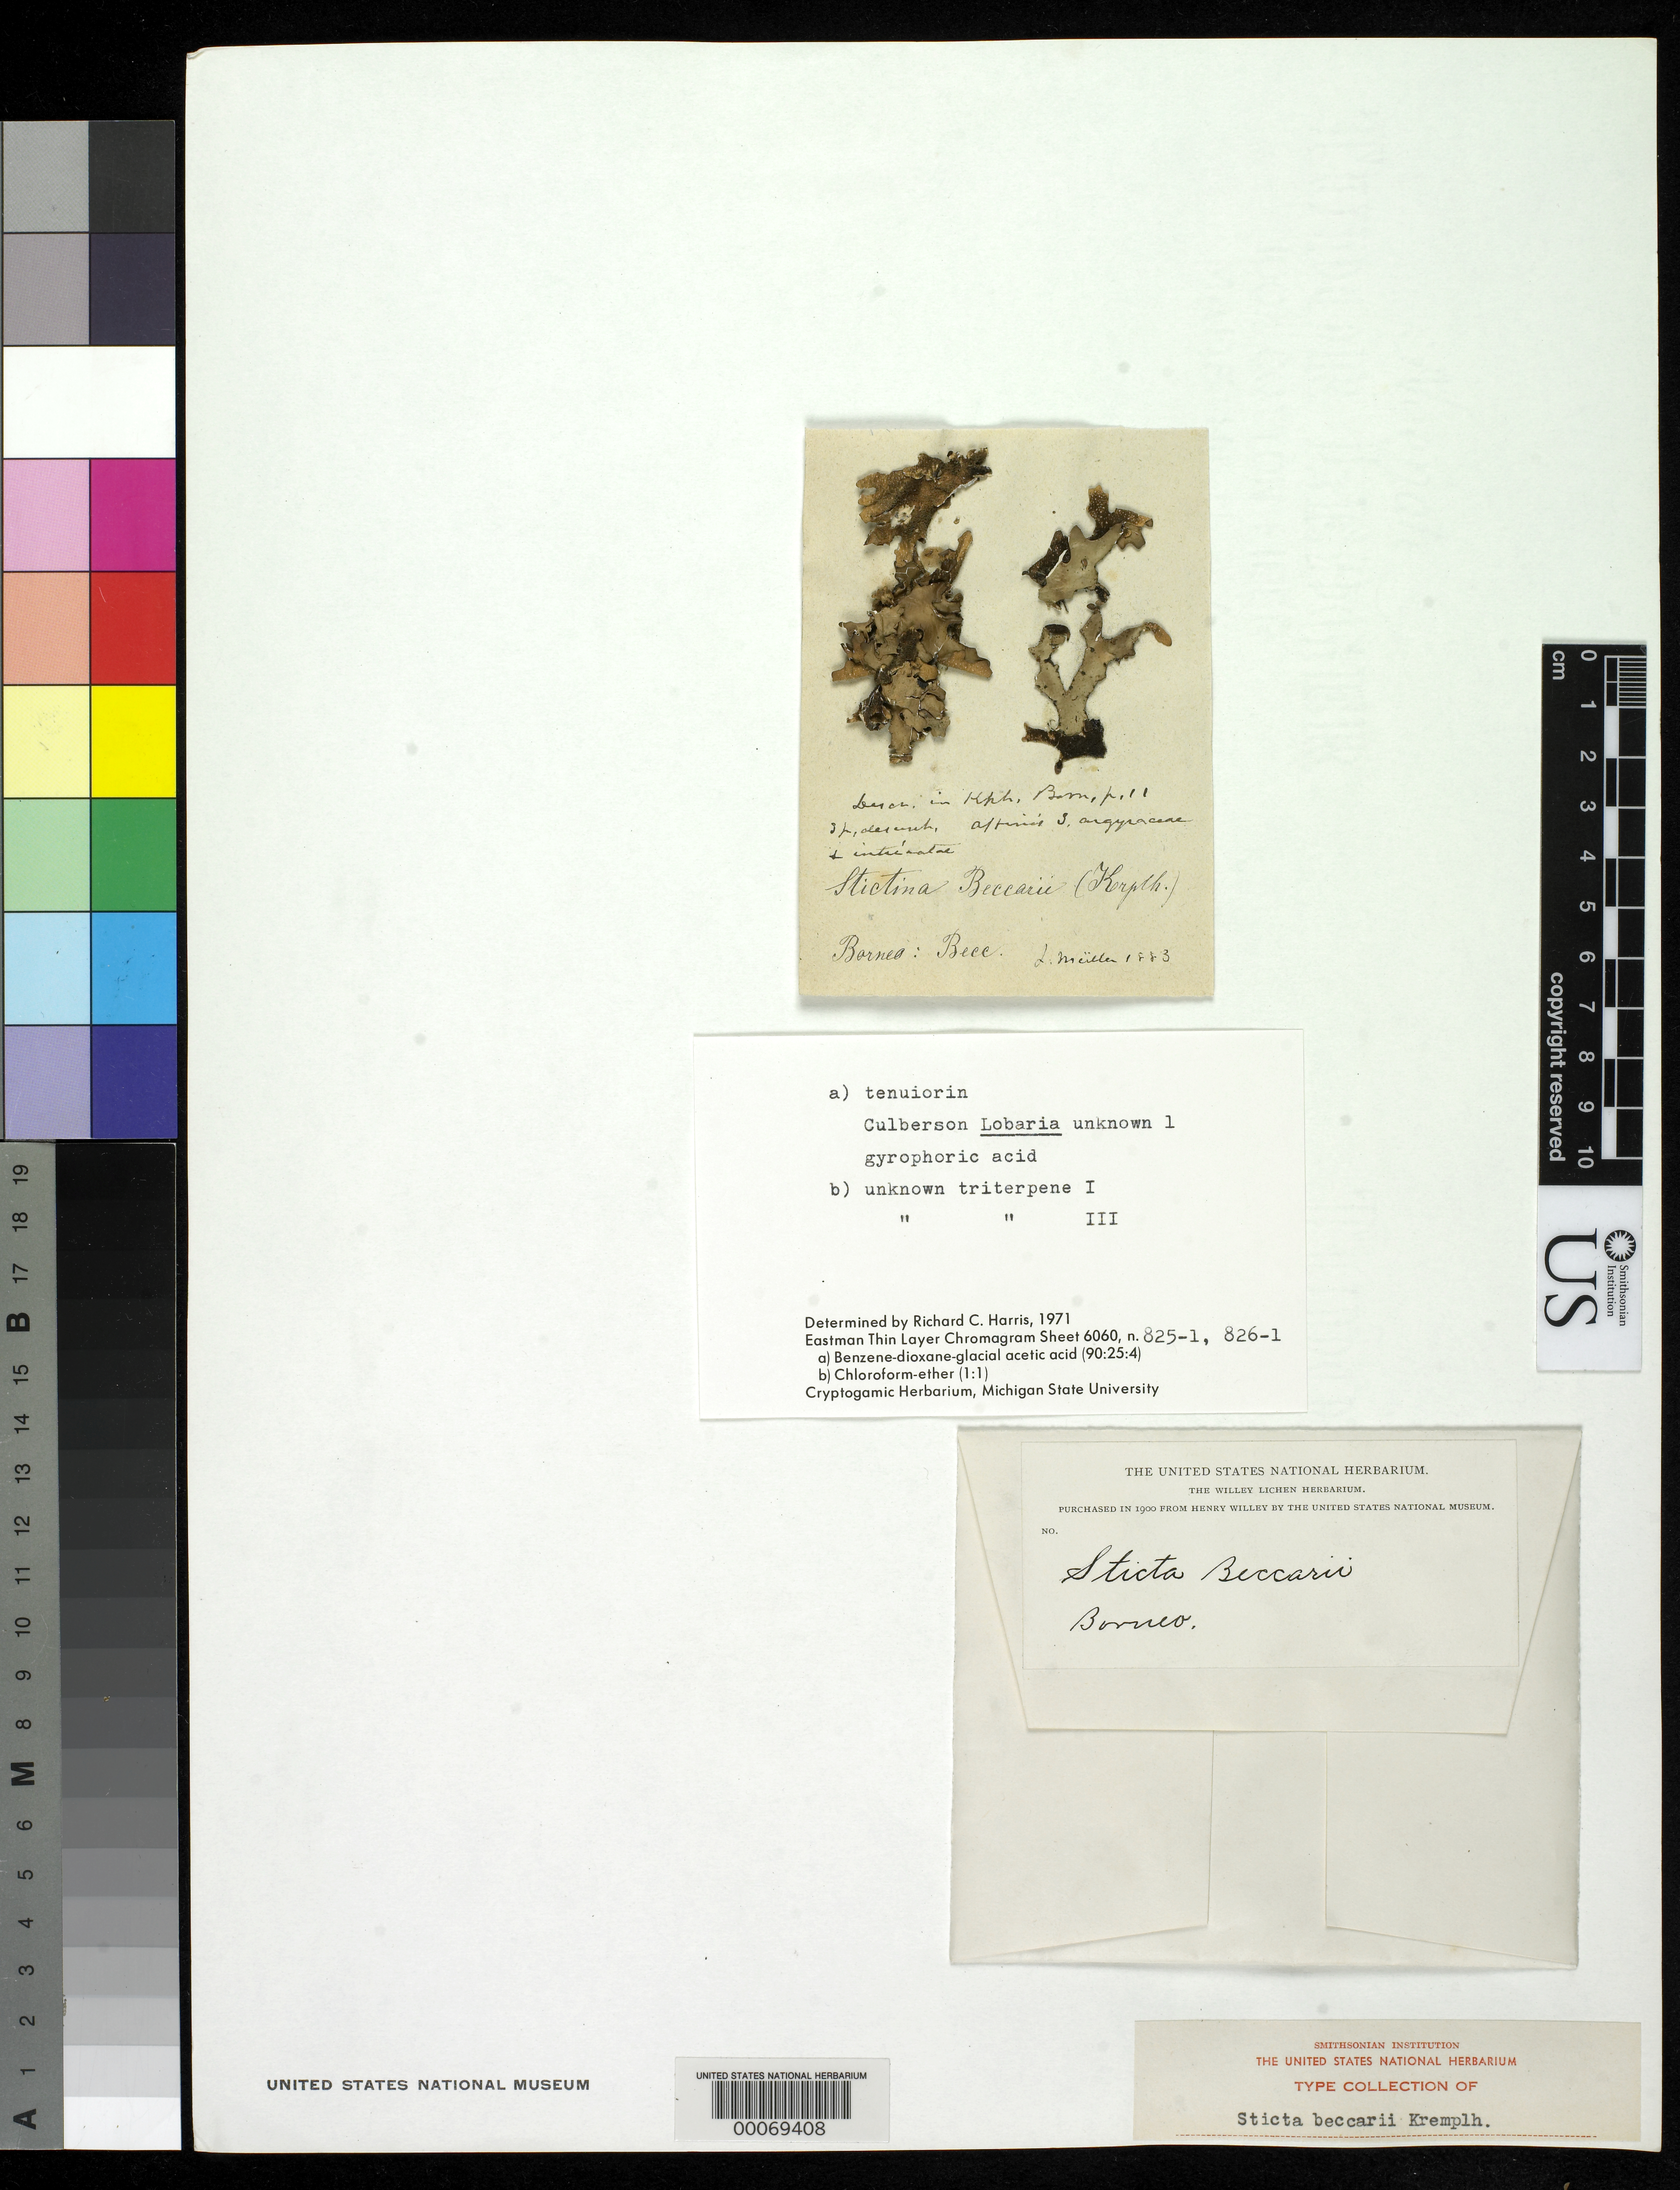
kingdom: Fungi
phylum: Ascomycota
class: Lecanoromycetes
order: Peltigerales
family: Lobariaceae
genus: Sticta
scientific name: Sticta beccarii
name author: Kremp.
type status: Type Collection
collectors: O. Beccari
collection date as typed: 02 Mar 1883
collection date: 1883-03-02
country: Malaysia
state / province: Sarawak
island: Borneo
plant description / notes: Dubiously a type